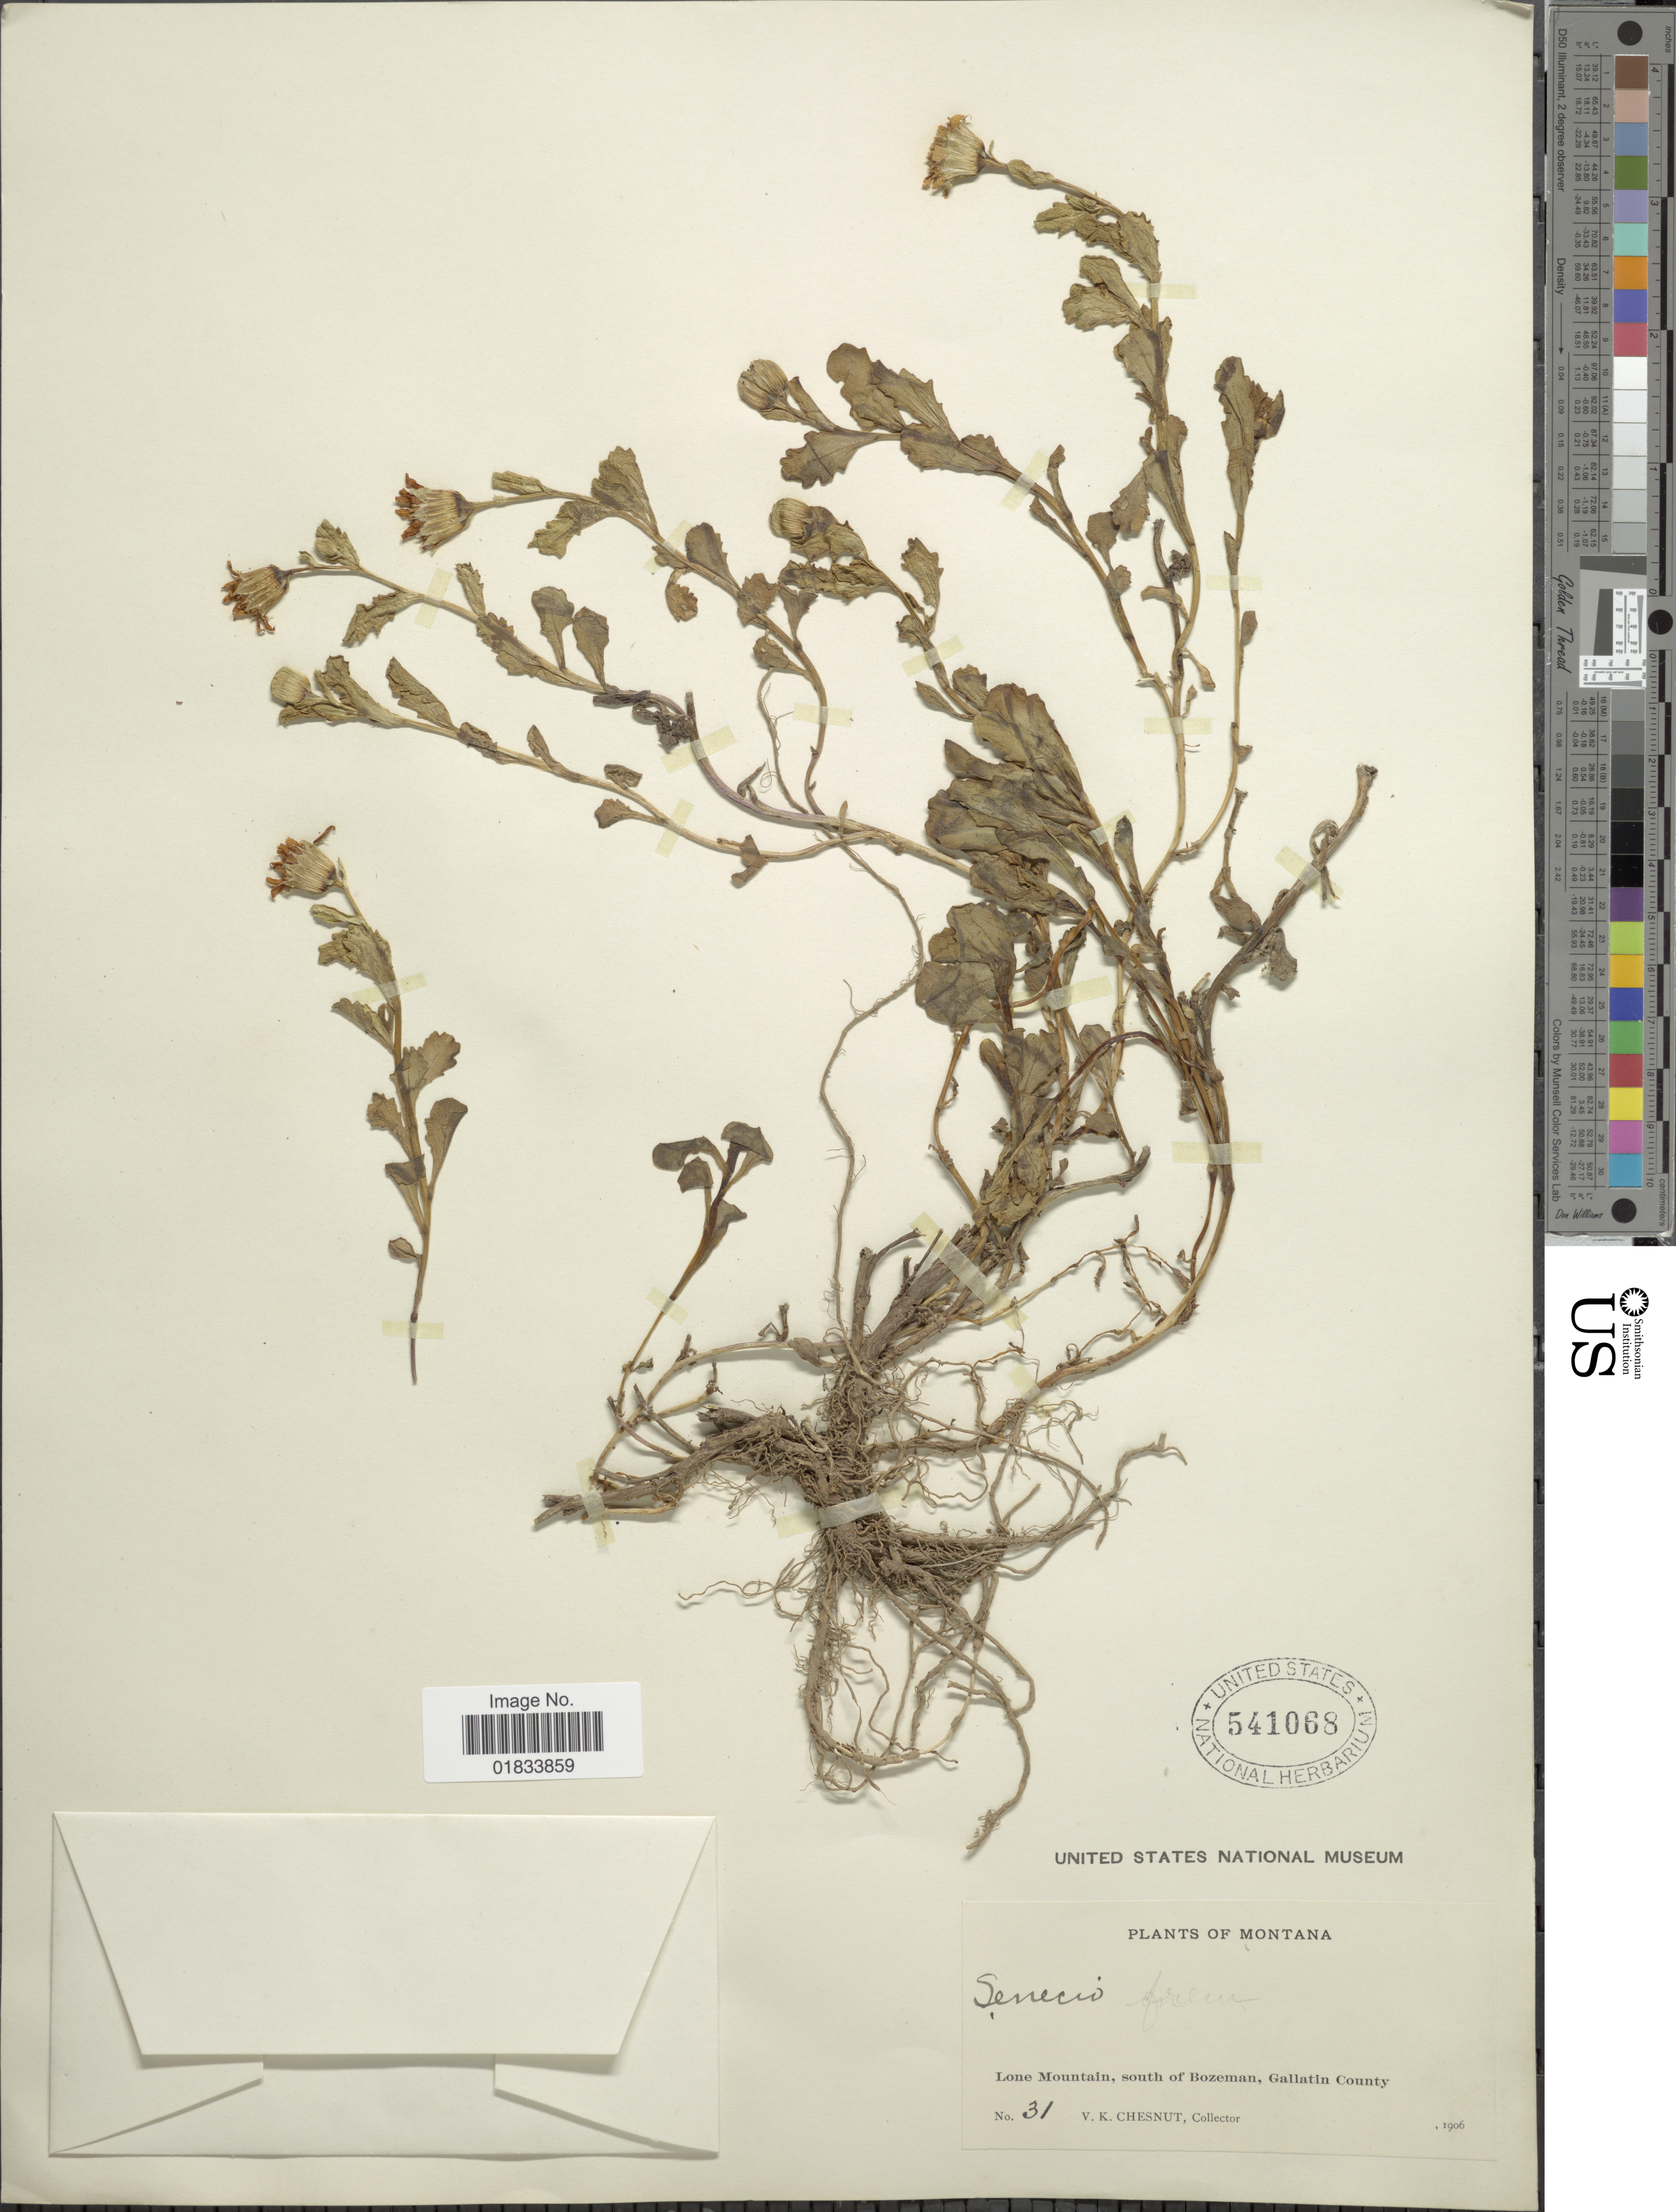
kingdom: Plantae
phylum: Tracheophyta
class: Magnoliopsida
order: Asterales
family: Asteraceae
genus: Senecio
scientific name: Senecio fremontii var. occidentalis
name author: A. Gray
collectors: V. Chesnut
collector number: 31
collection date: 1906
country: United States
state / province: Montana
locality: Lone Mountain, south of Bozeman, Gallatin County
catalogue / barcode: US 541068